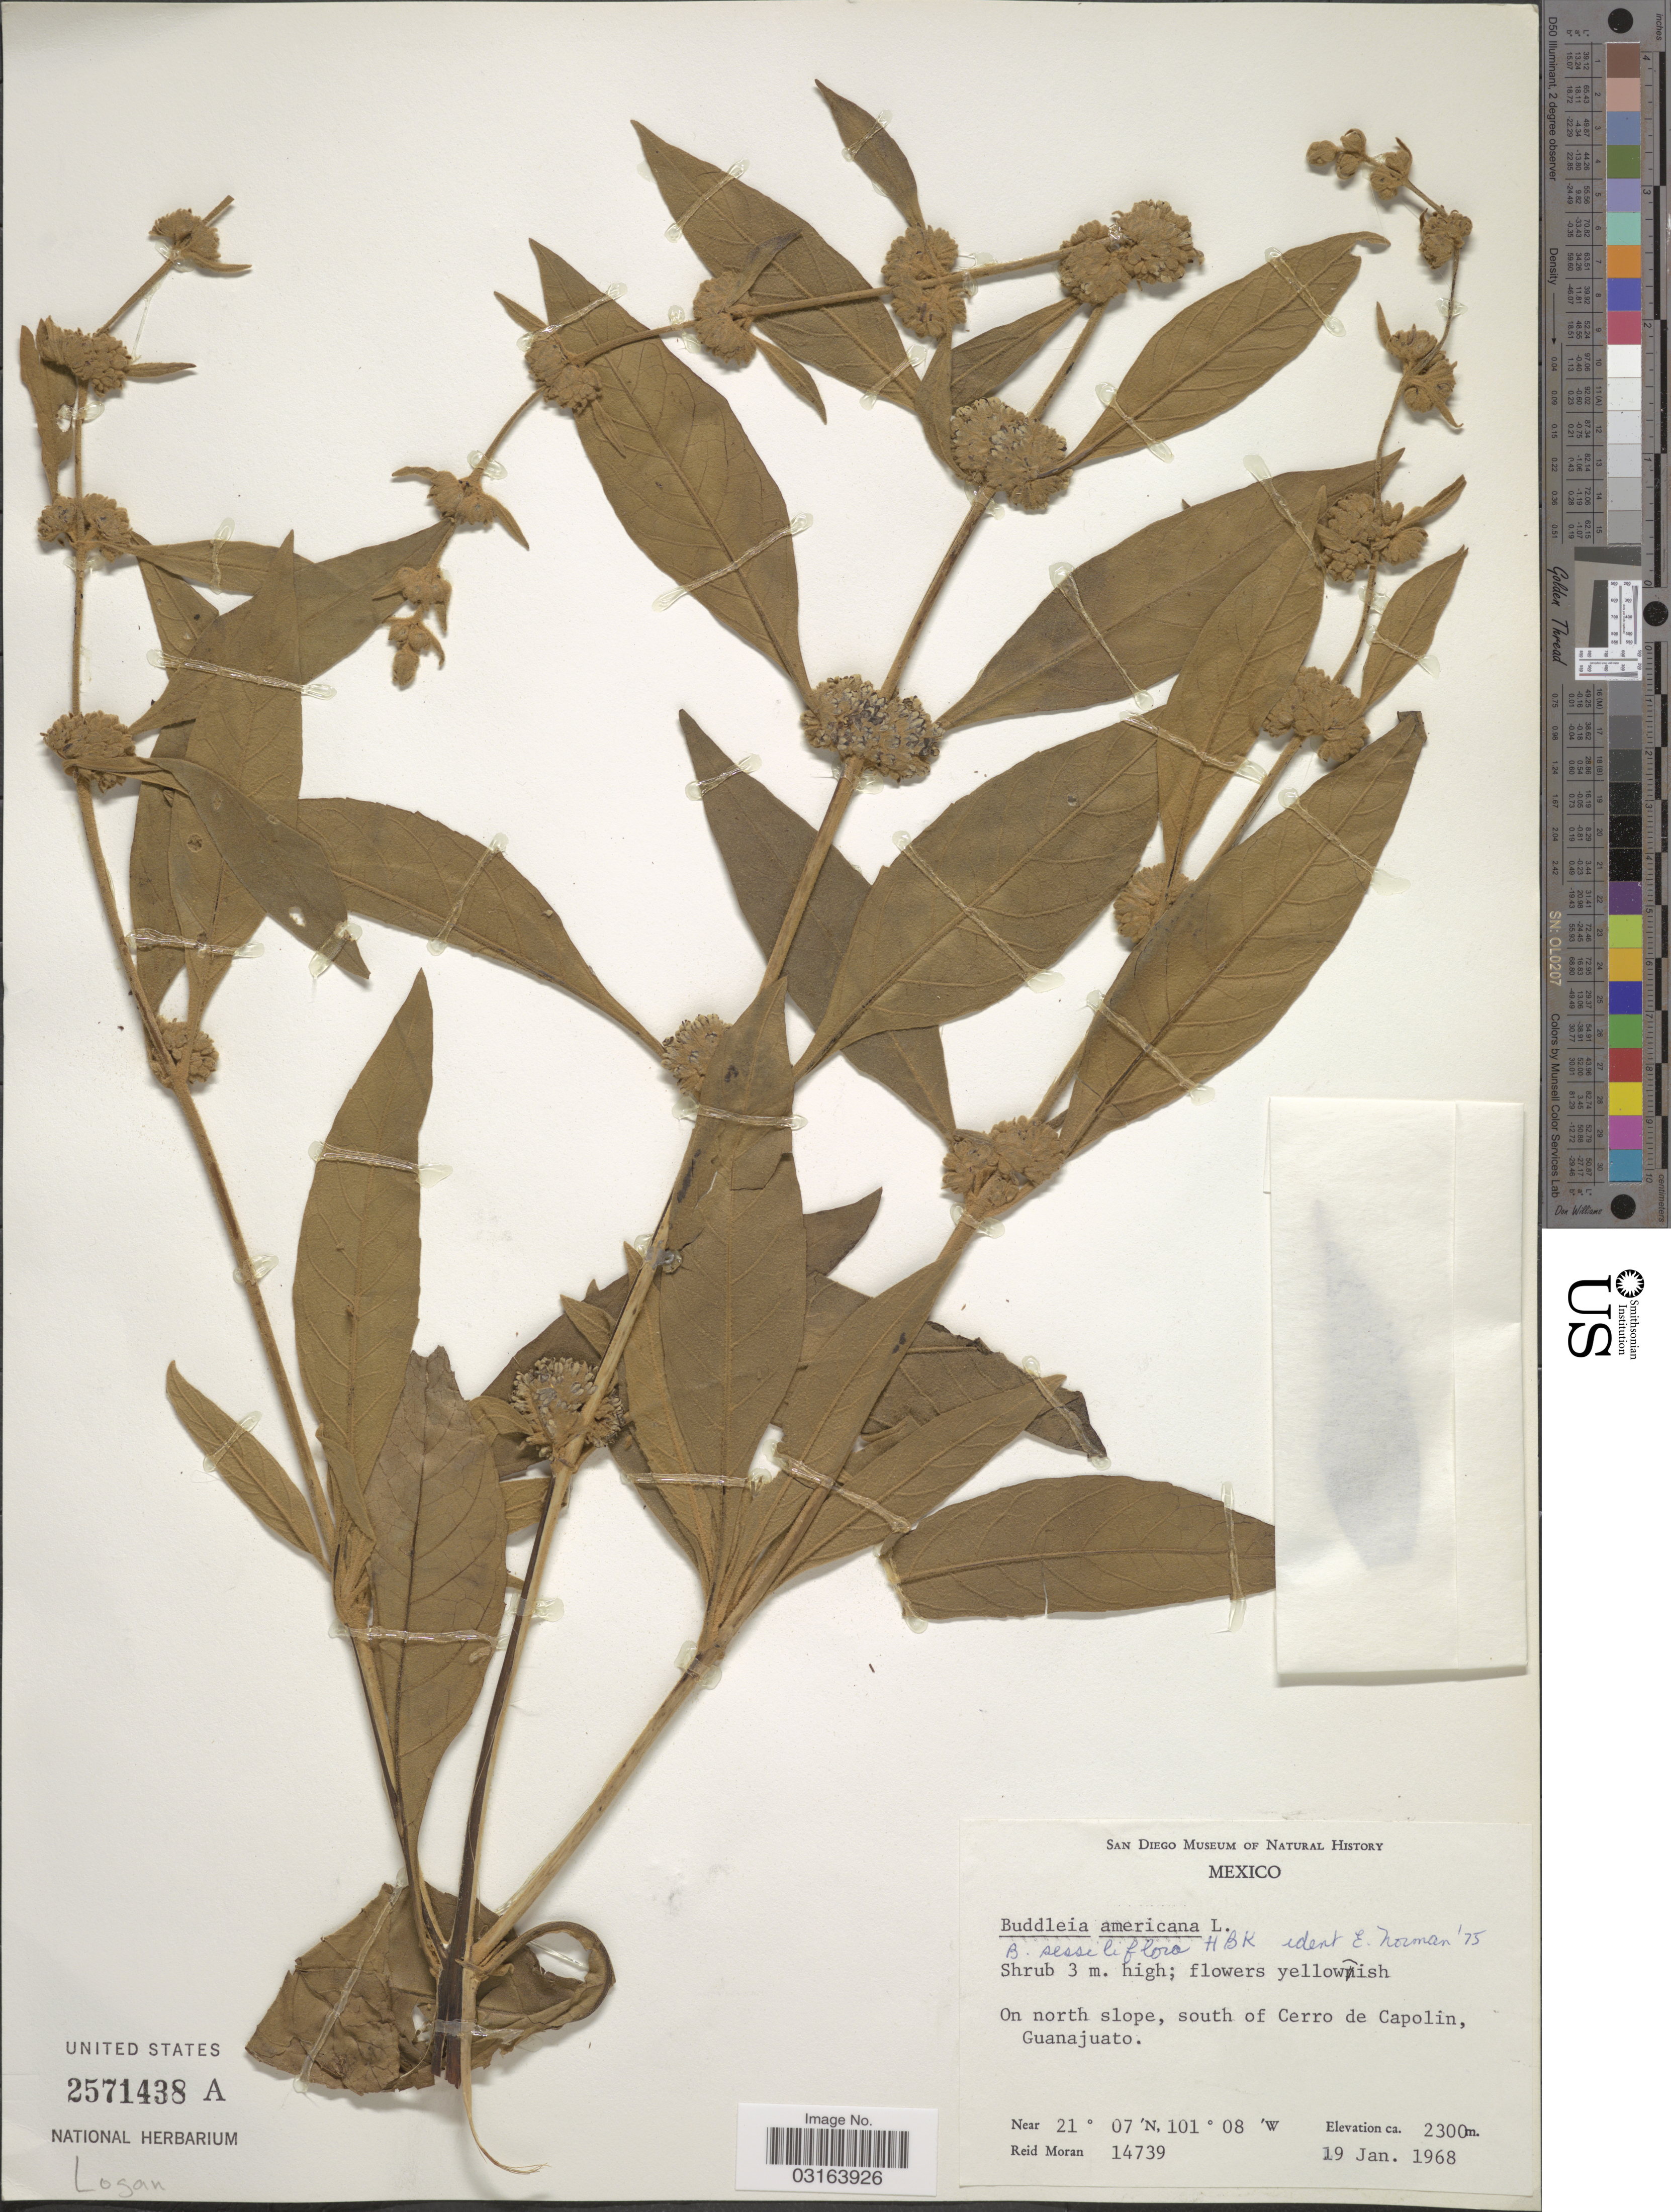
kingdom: Plantae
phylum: Tracheophyta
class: Magnoliopsida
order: Lamiales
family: Scrophulariaceae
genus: Buddleja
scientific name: Buddleja sessiliflora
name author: Kunth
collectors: R. Moran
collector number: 14739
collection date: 1968-01-19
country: Mexico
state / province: Guanajuato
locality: On north slope, south of Cerro de Capolin.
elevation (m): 2300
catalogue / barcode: US 2571438A